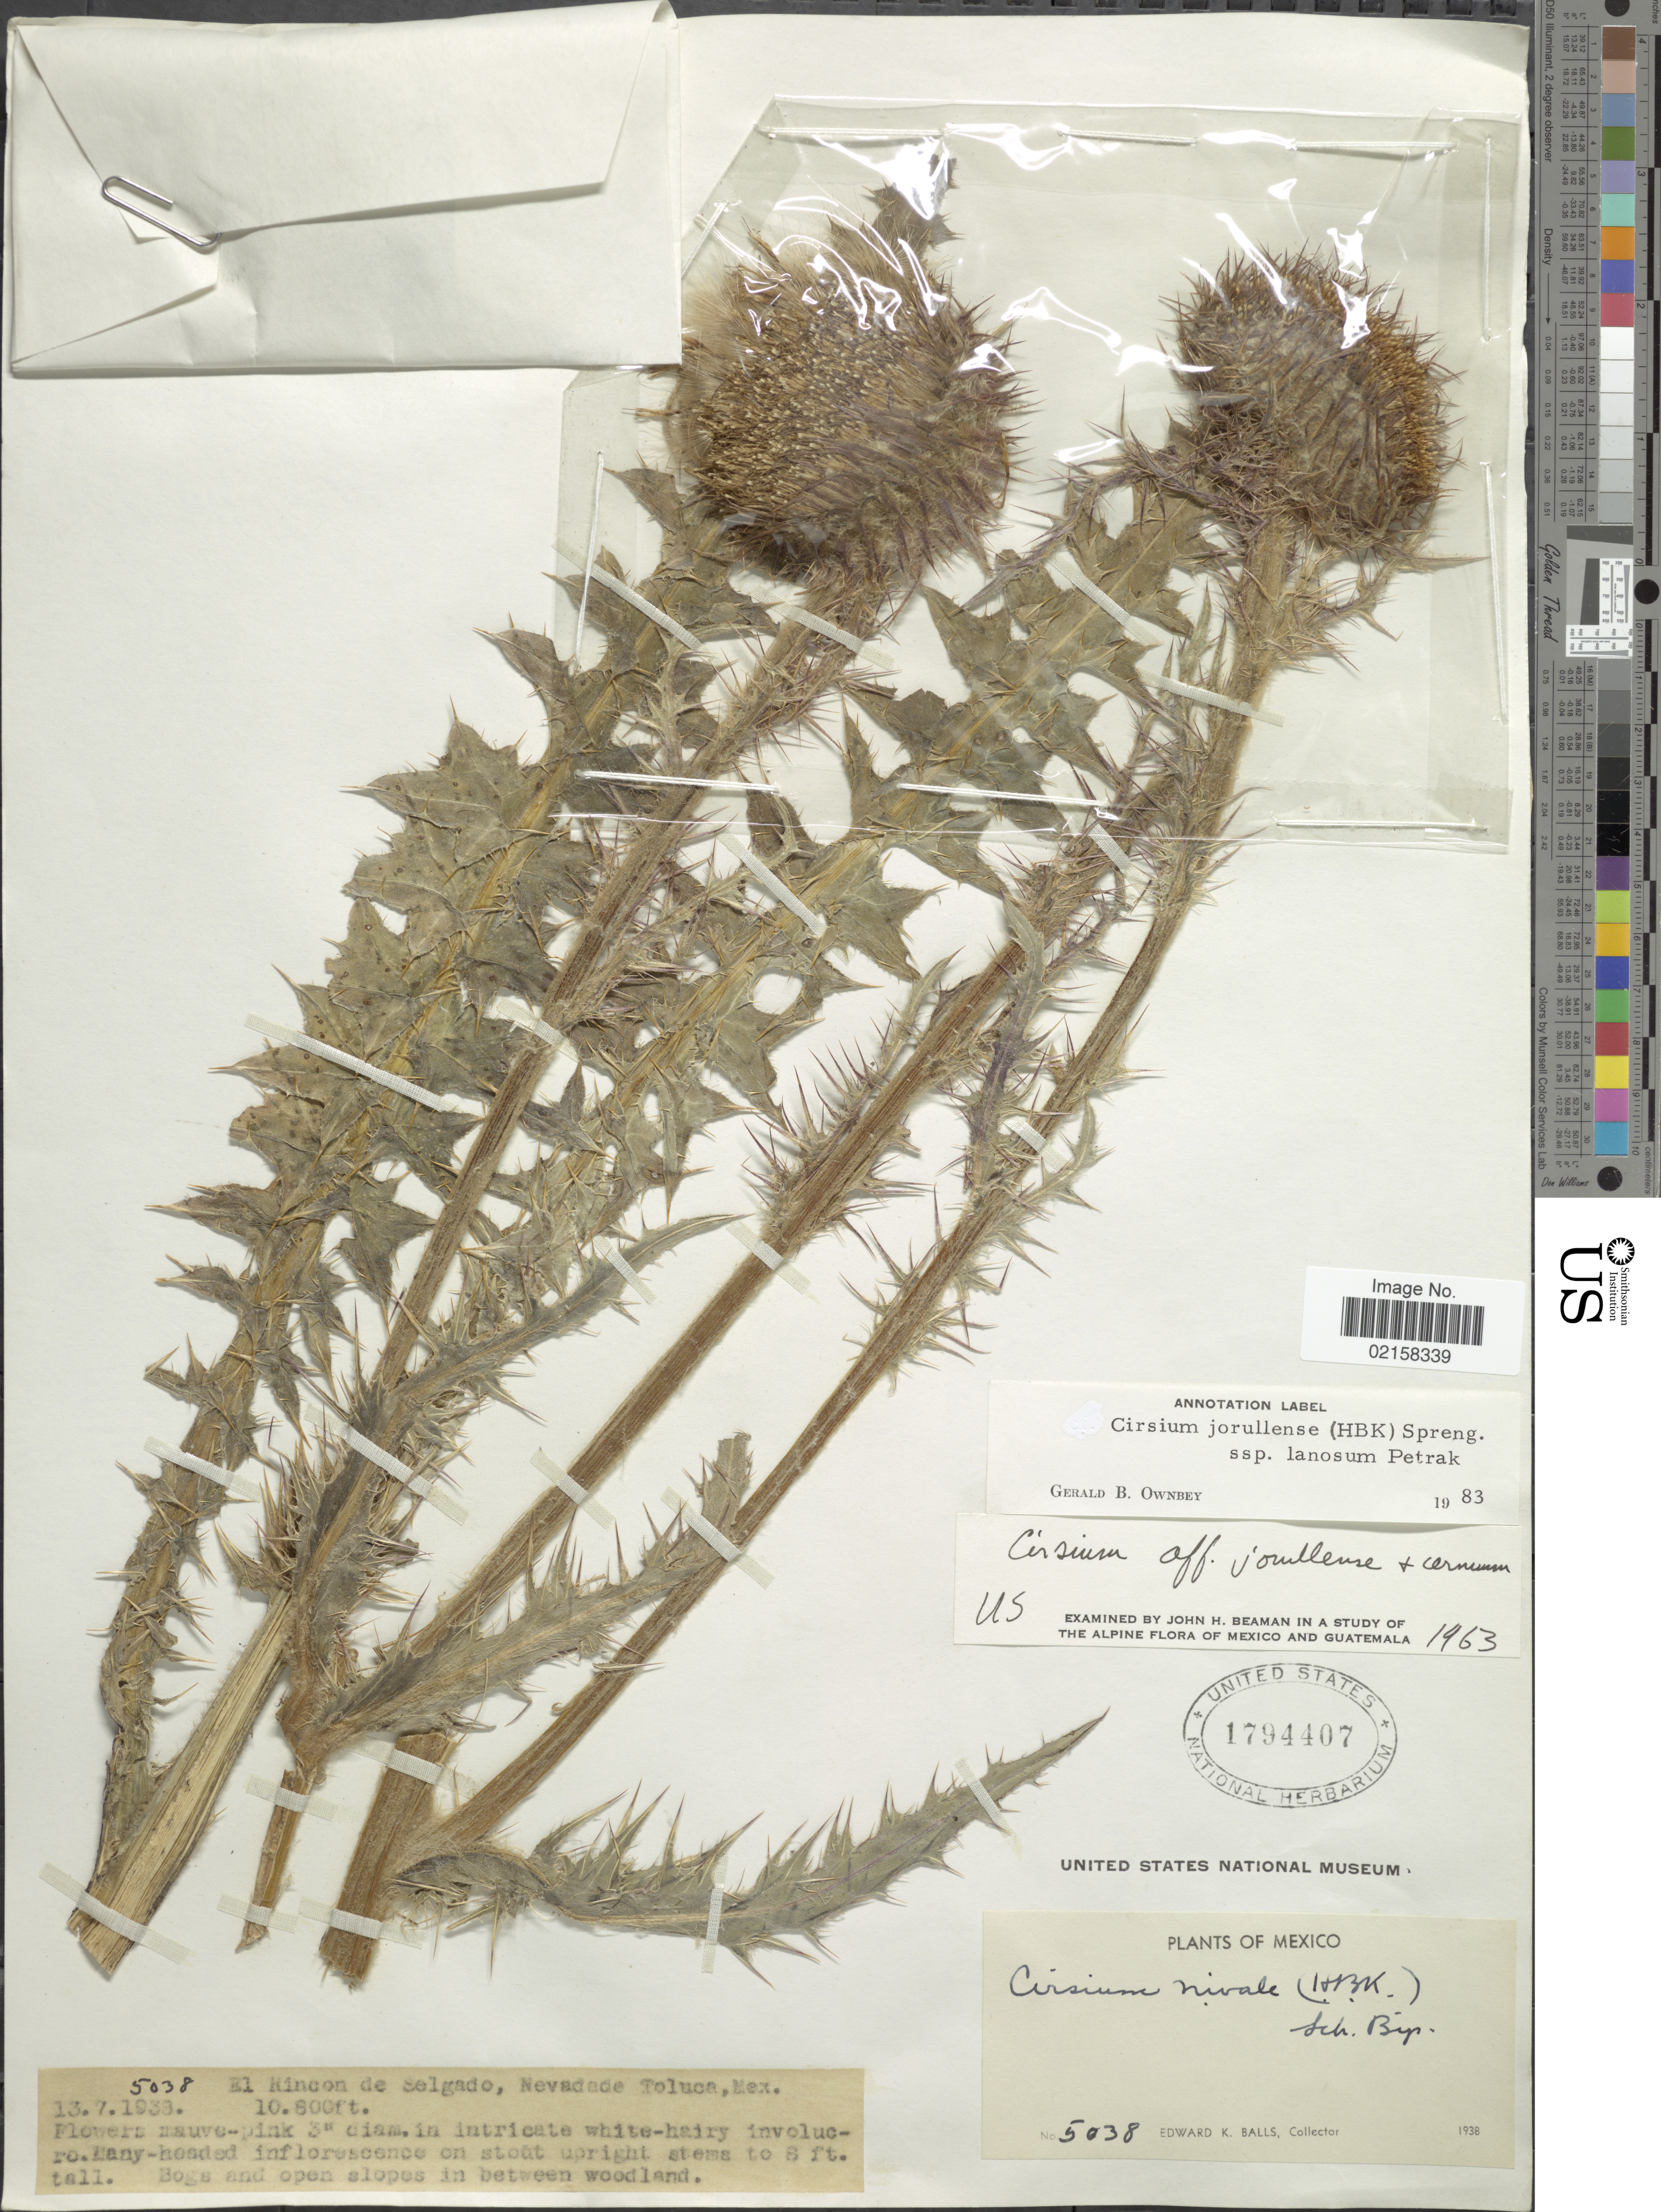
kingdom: Plantae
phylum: Tracheophyta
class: Magnoliopsida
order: Asterales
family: Asteraceae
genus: Cirsium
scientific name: Cirsium jorullense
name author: (Kunth) Spreng.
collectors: E. K. Balls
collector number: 5038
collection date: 1938-07-13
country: Mexico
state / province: México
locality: El Rincon de Selgado, Nevada de Toluca.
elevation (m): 3292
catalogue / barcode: US 1794407